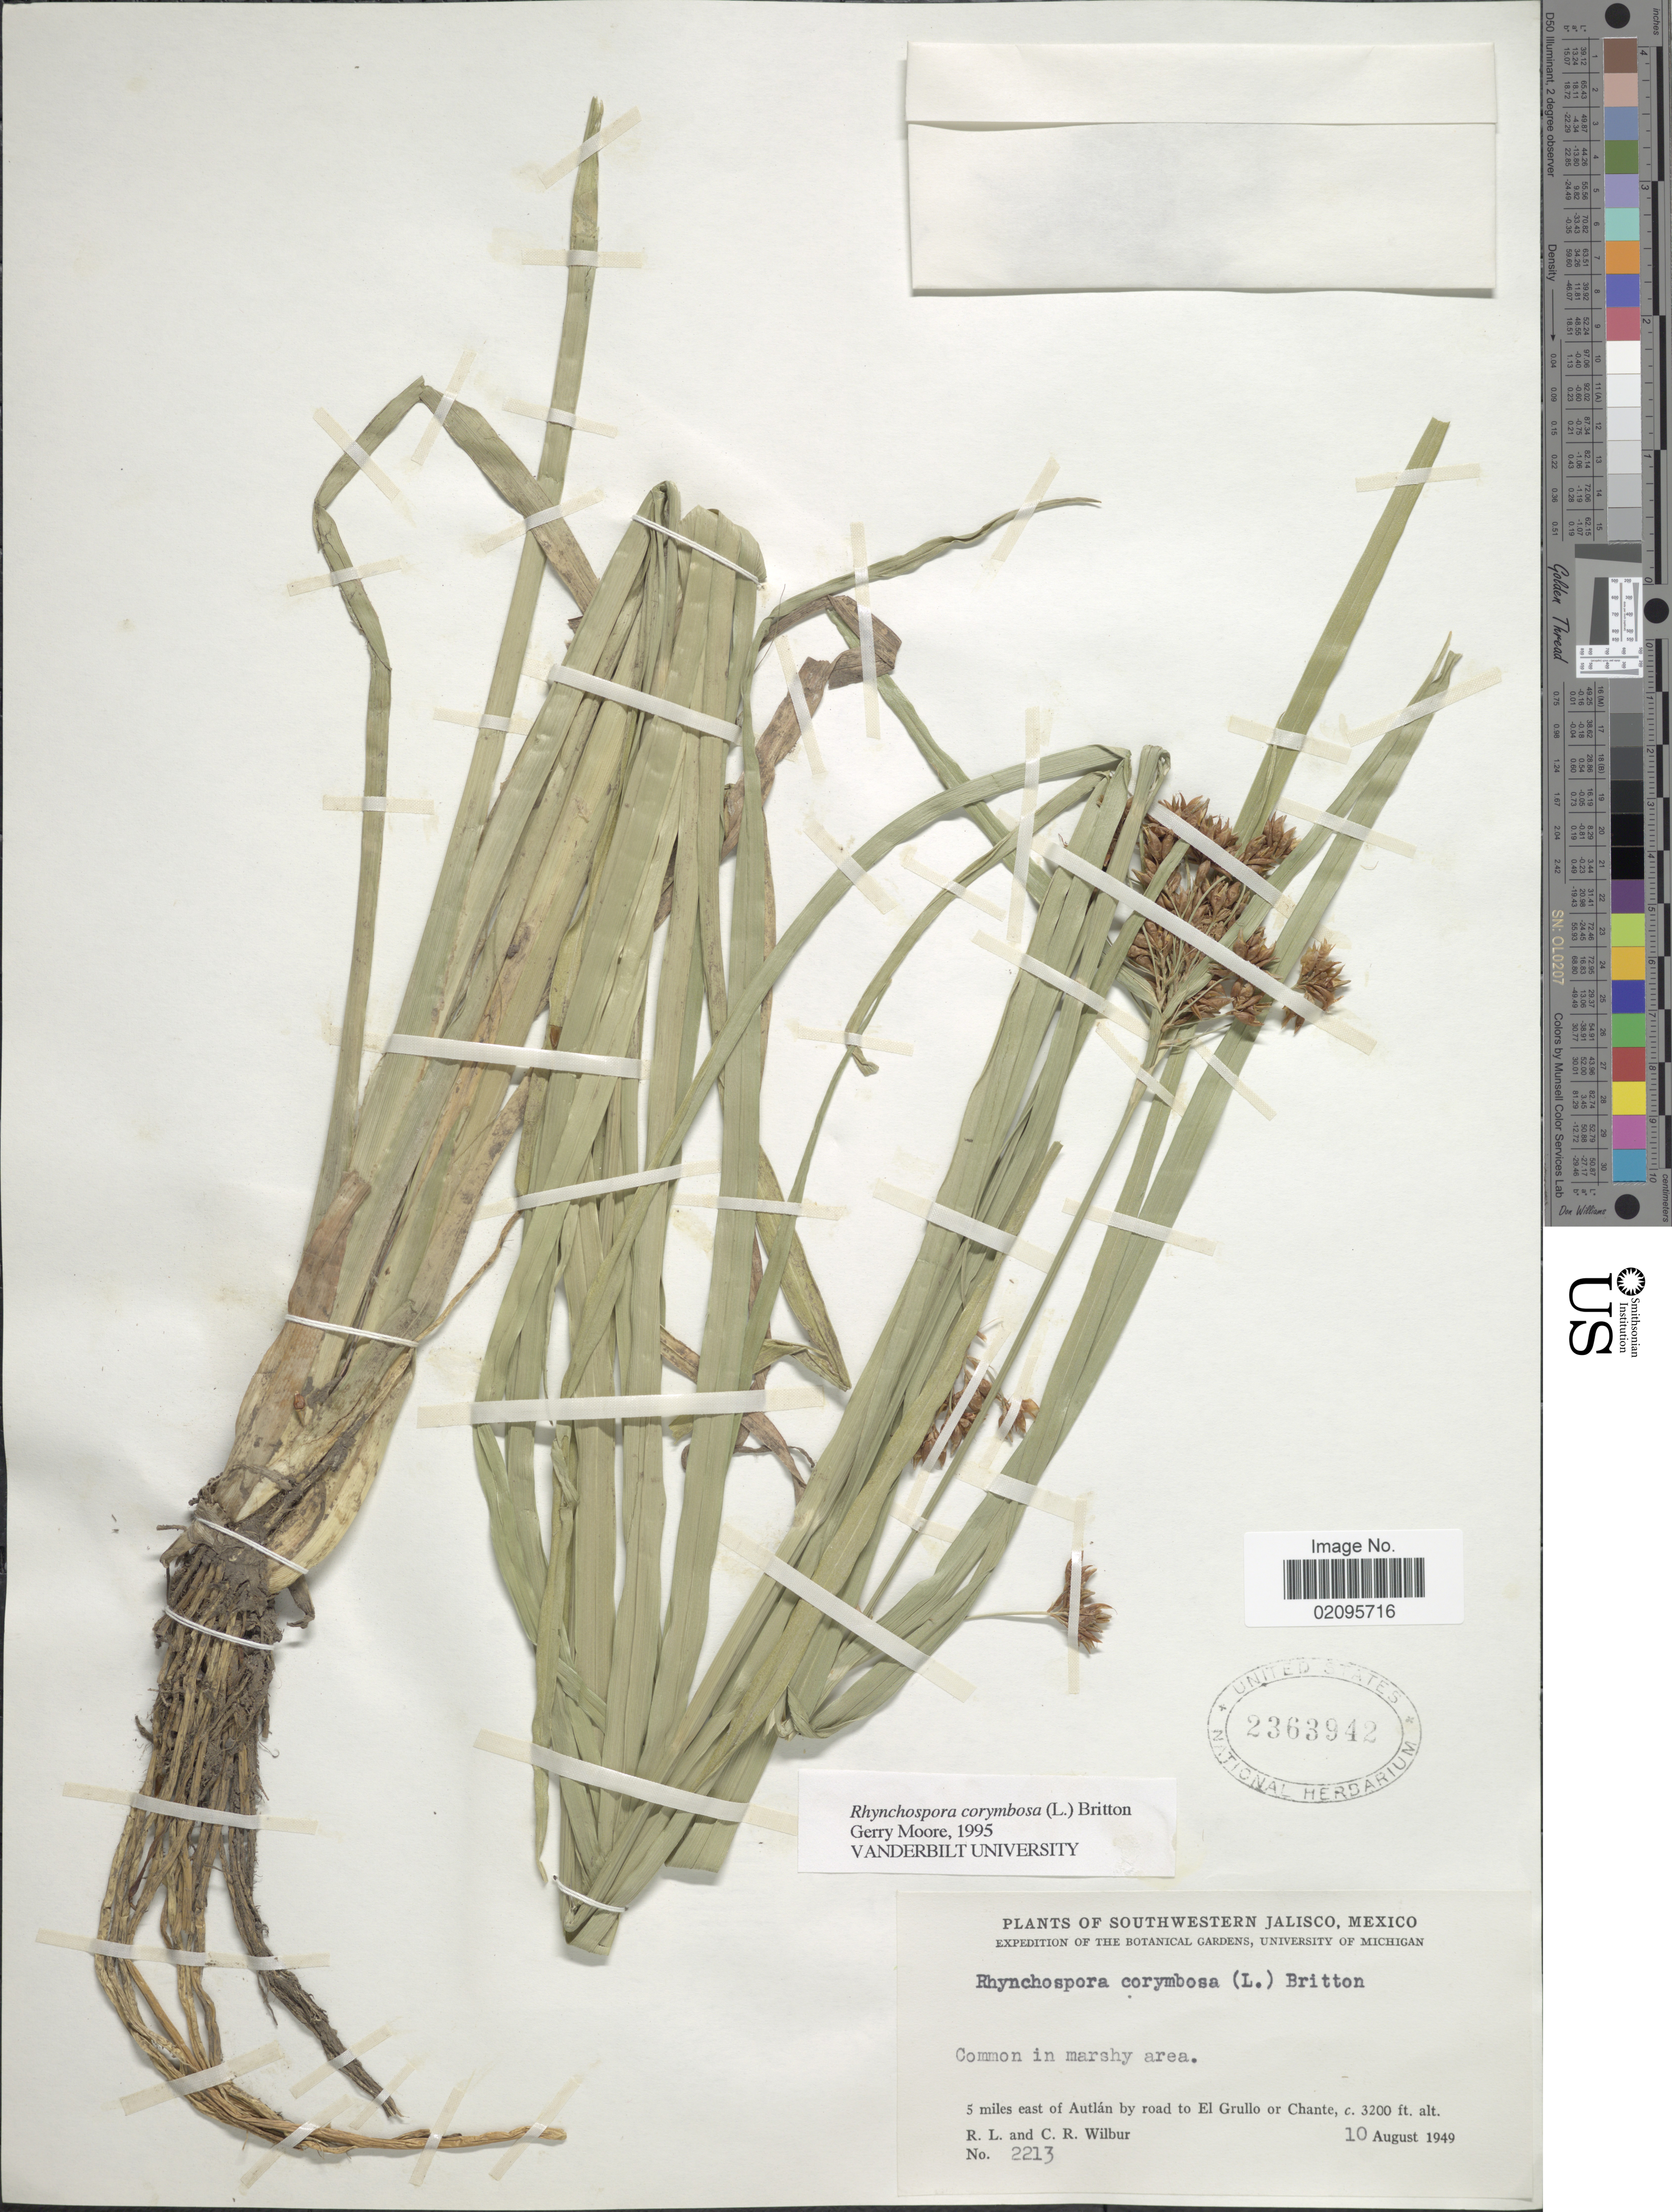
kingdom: Plantae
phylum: Tracheophyta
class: Liliopsida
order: Poales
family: Cyperaceae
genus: Rhynchospora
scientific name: Rhynchospora corymbosa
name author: (L.) Britton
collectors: R. L. Wilbur & C. Wilbur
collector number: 2213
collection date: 1949-08-10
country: Mexico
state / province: Jalisco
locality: Southwestern Jalisco, 5 miles east of Autlan by road to El Grullo or Chante.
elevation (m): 975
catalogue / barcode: US 2363942